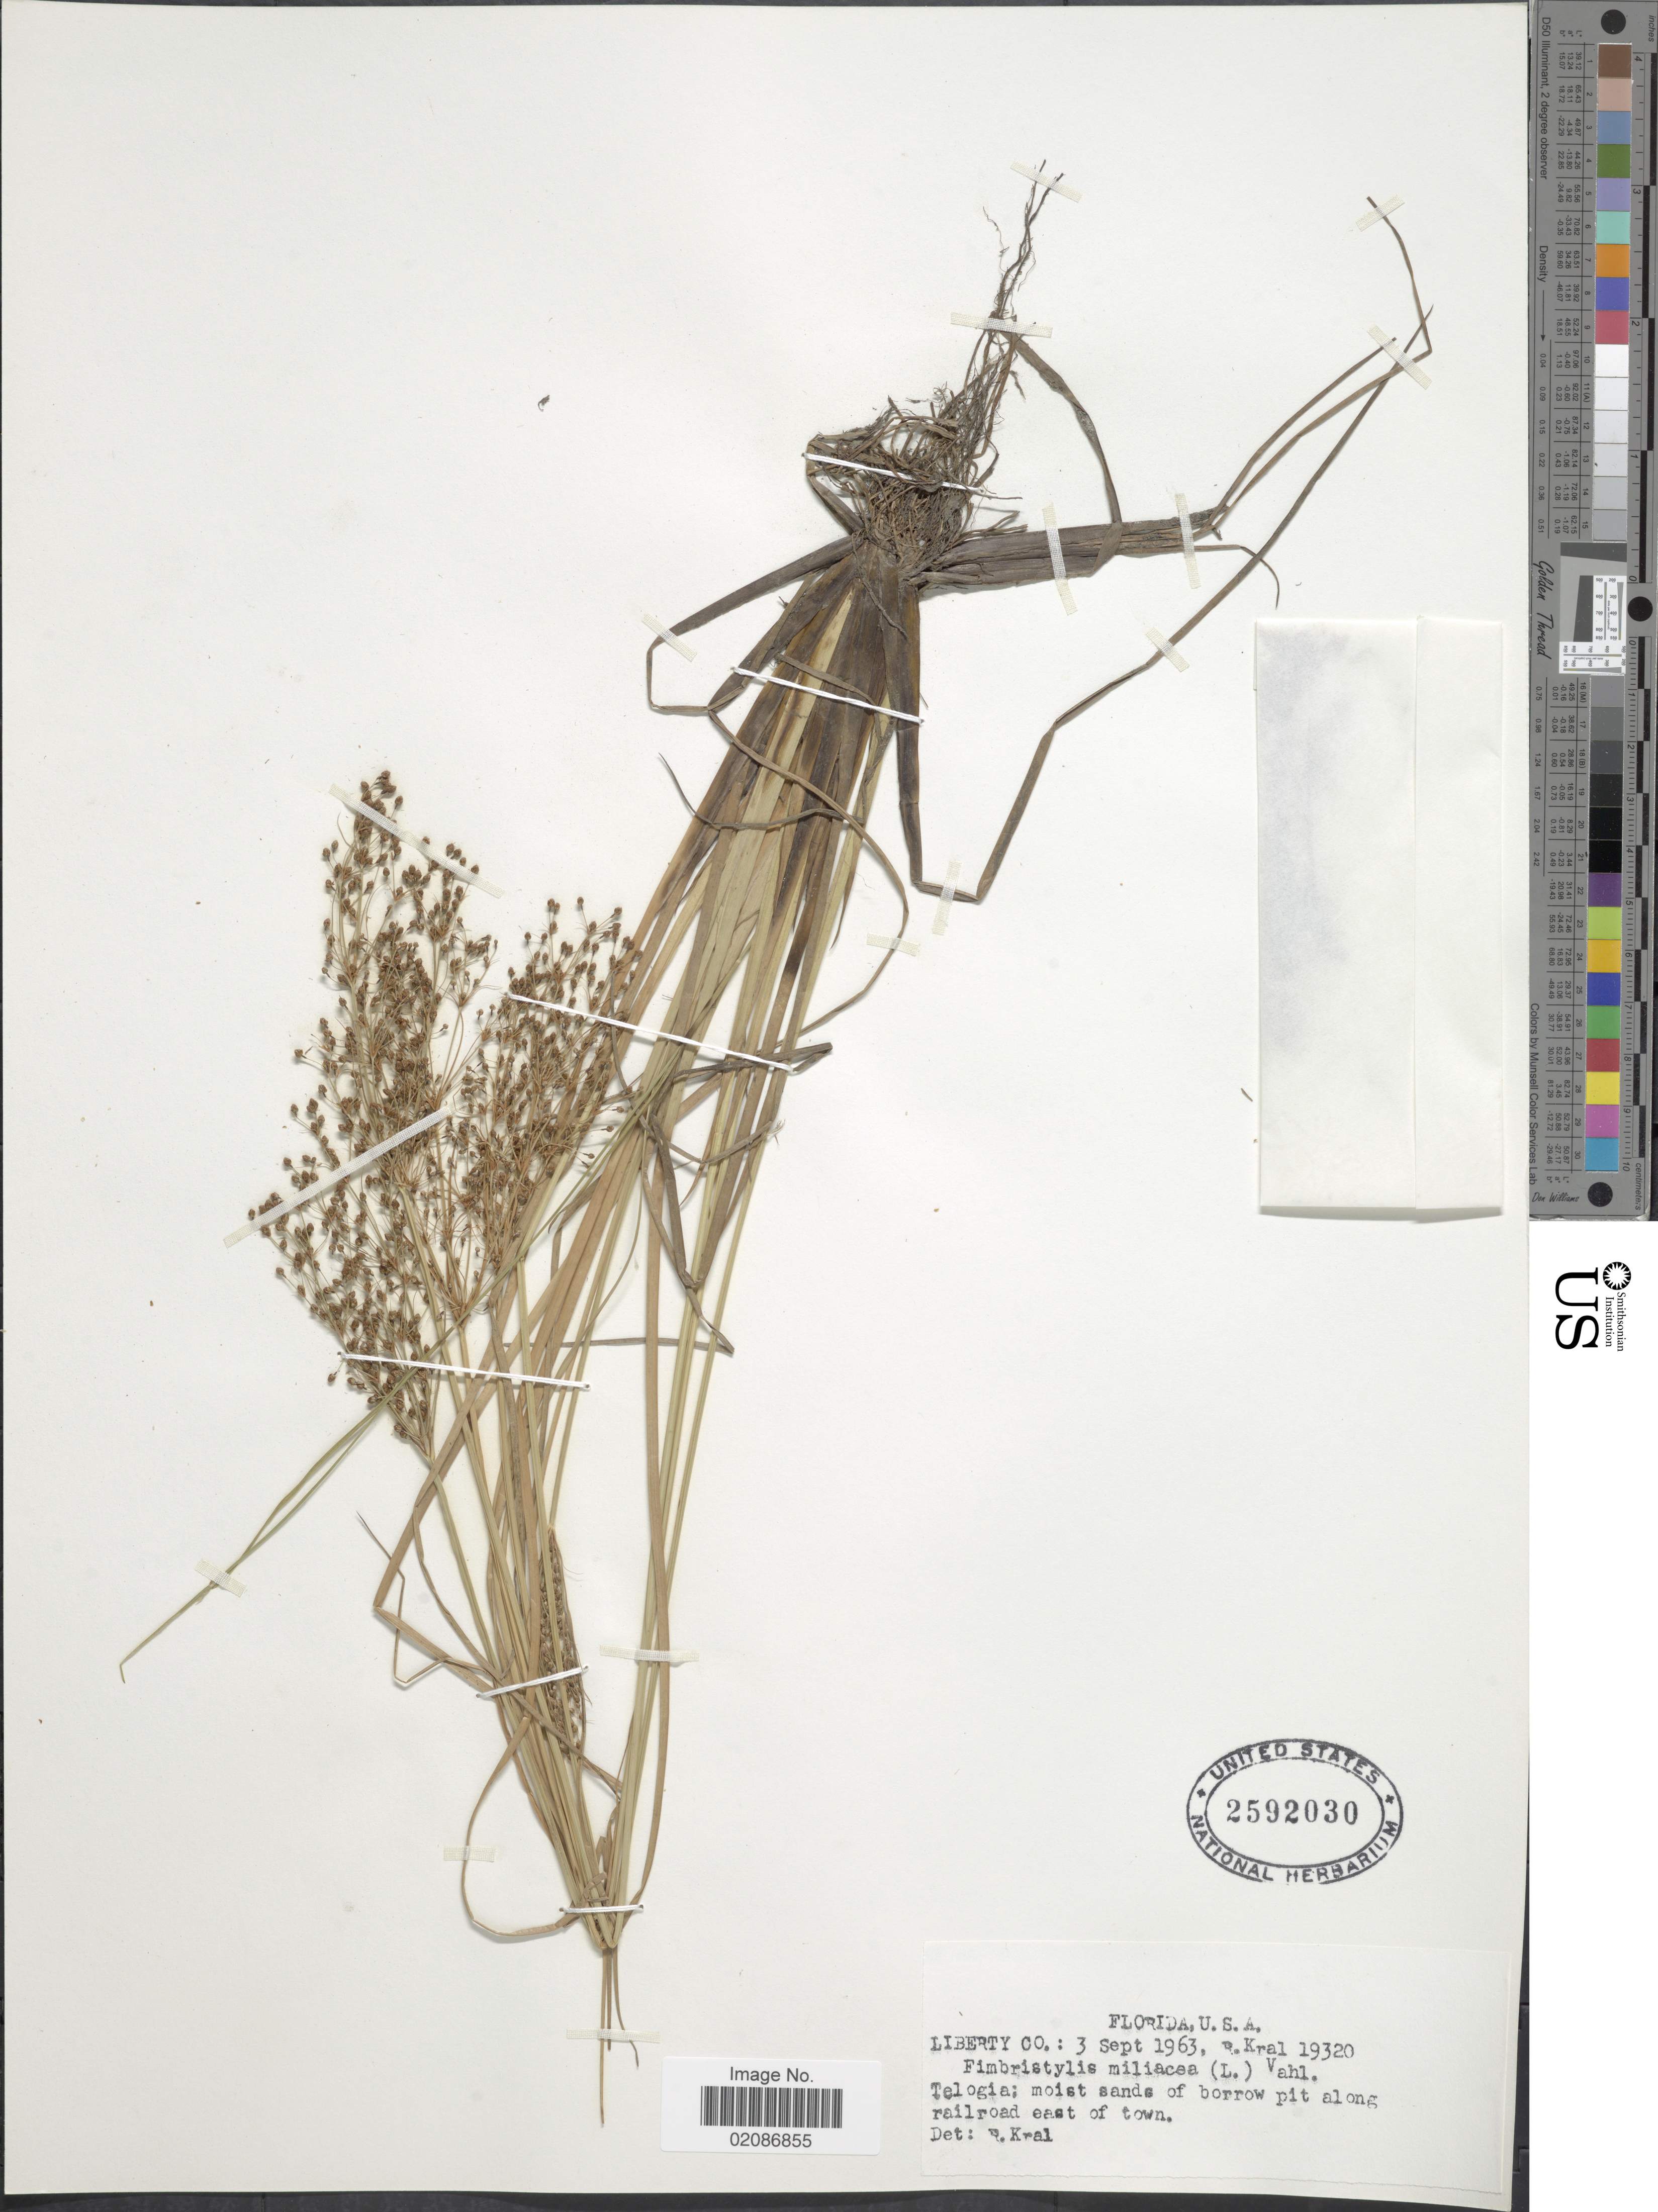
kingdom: Plantae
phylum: Tracheophyta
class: Liliopsida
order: Poales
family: Cyperaceae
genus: Fimbristylis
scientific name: Fimbristylis littoralis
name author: Gaudich.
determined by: Strong, M. T., (US), Smithsonian Institution - National Museum of Natural History (UNITED STATES)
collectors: R. Kral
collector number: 19320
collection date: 1963-09-03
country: United States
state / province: Florida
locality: Liberty Co.: Telogia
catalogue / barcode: US 2592030